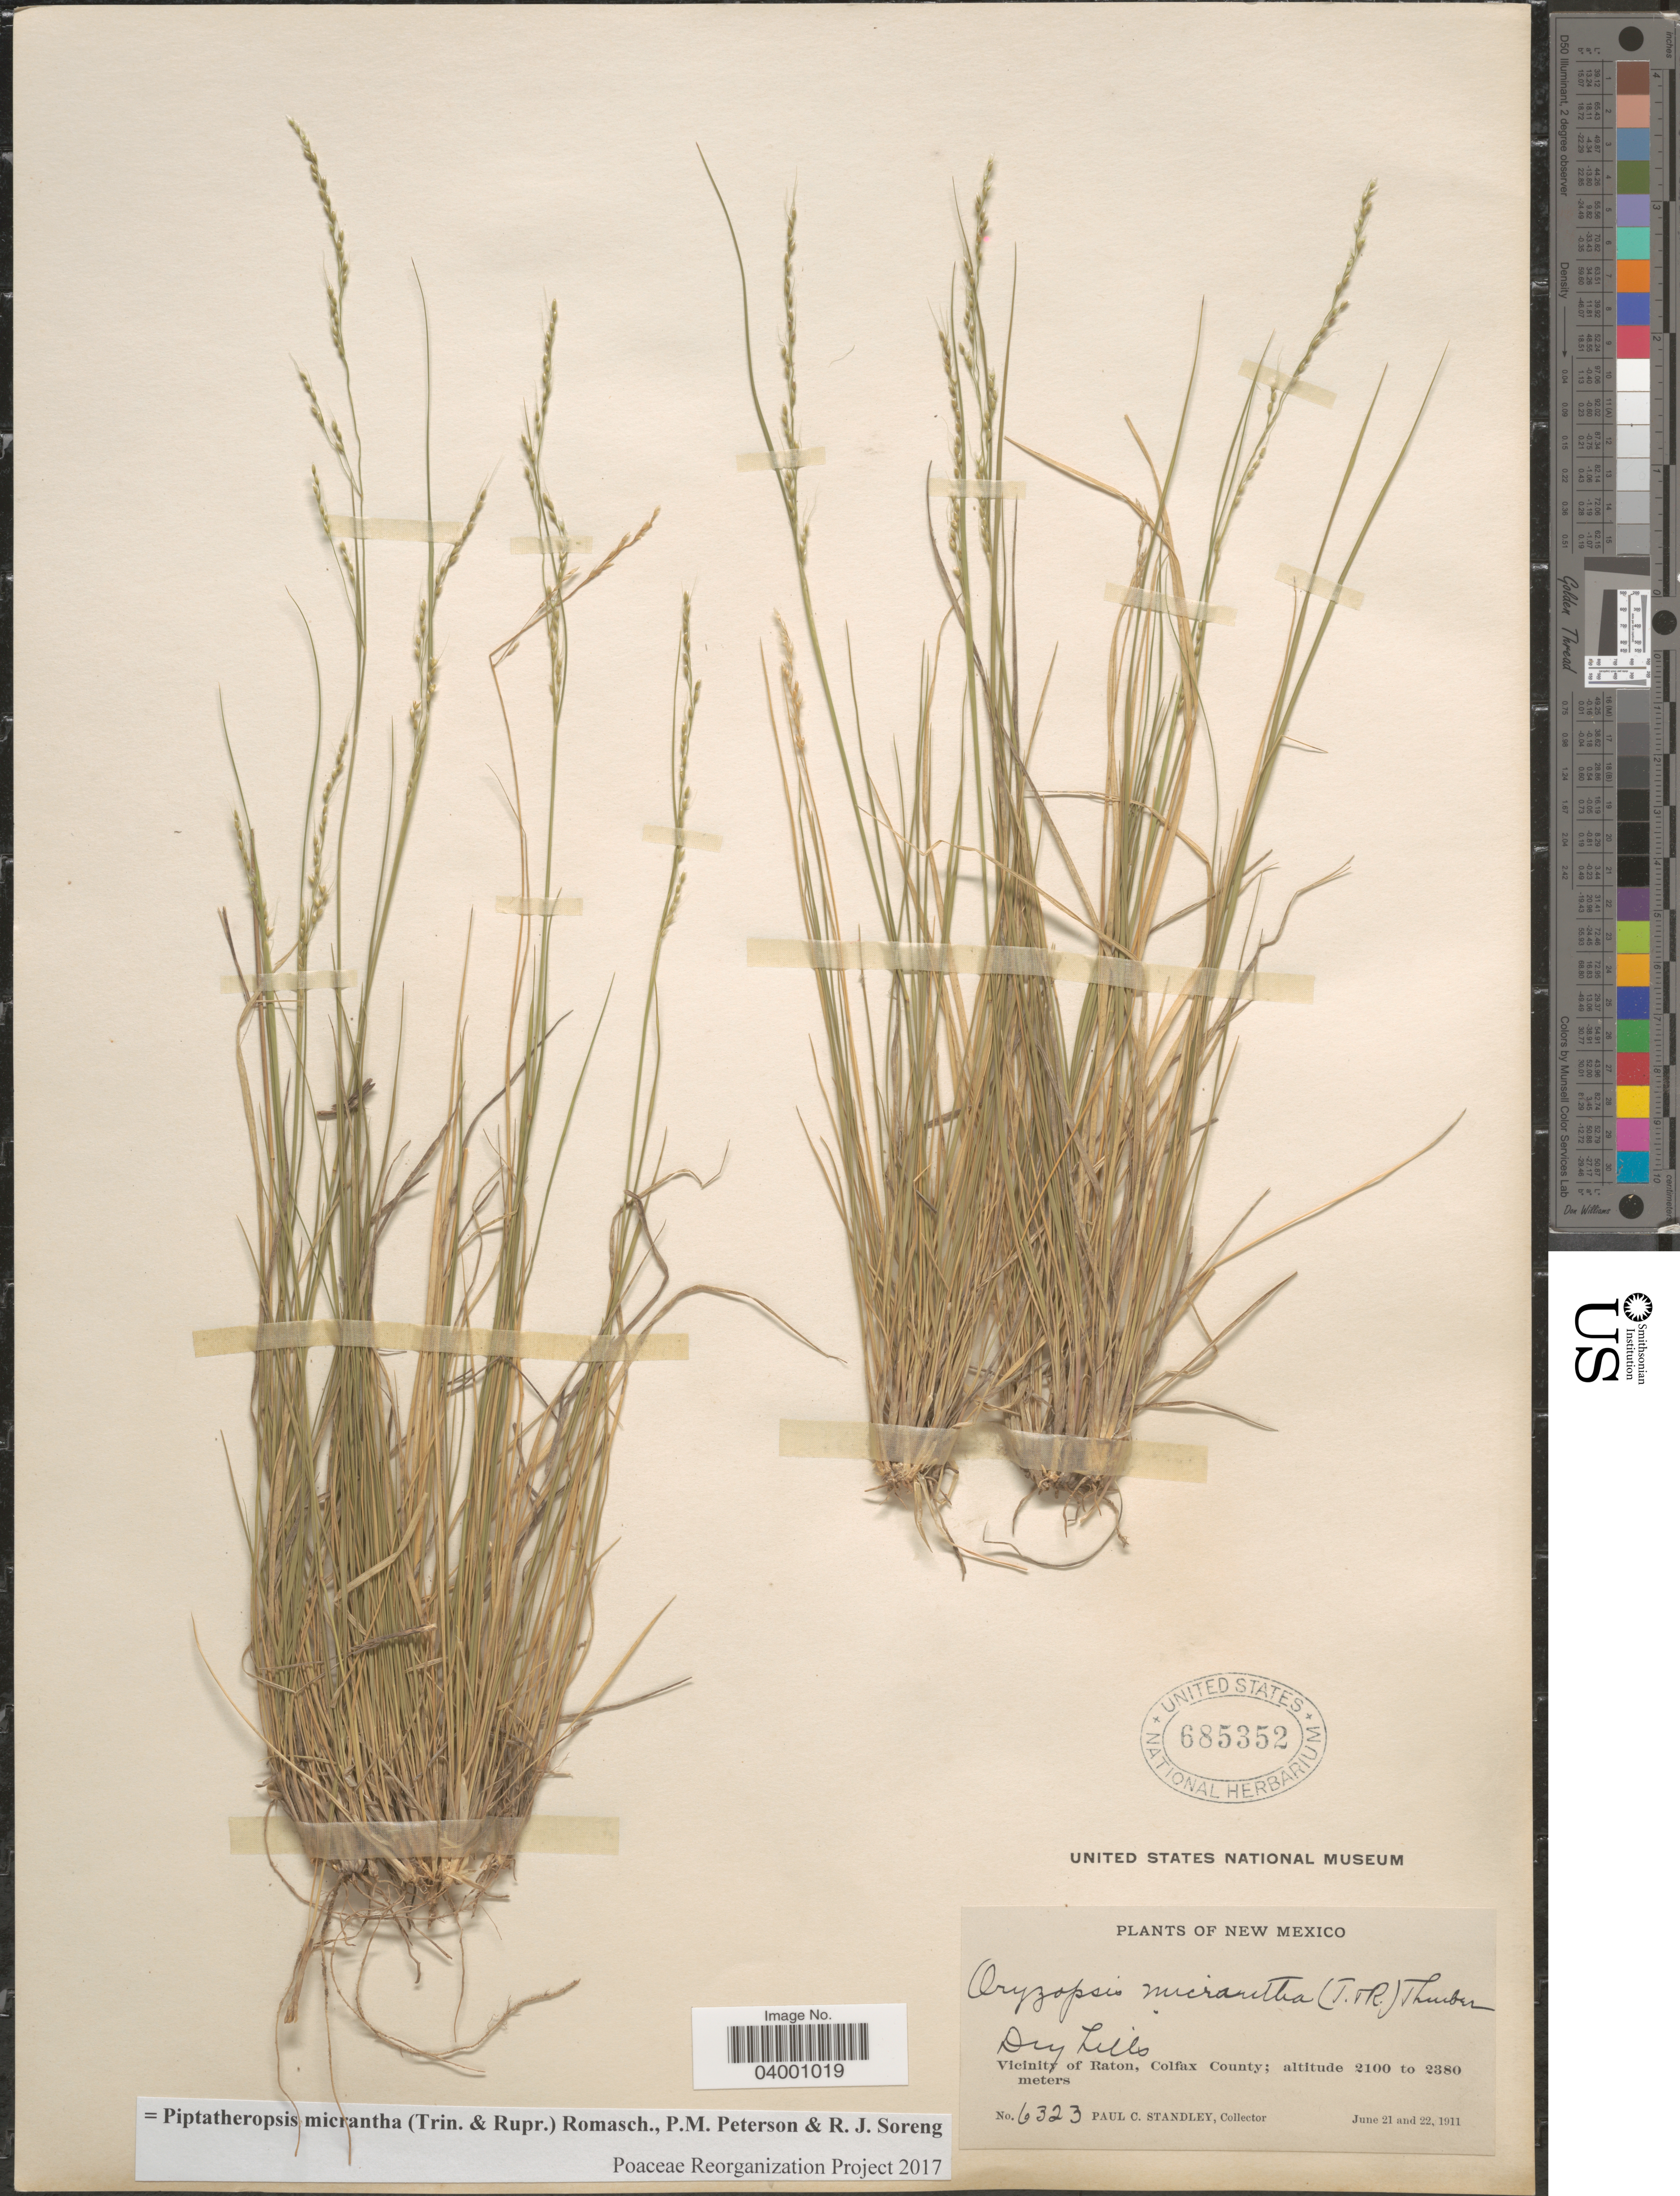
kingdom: Plantae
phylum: Tracheophyta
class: Liliopsida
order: Poales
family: Poaceae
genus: Piptatheropsis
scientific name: Piptatheropsis micrantha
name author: (Trin. & Rupr.) Romasch.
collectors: P. C. Standley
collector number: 6323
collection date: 1911-06-21/1911-06-22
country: United States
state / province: New Mexico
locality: Vicinity of Raton, Colfax County.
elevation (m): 2100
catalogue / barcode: US 685352